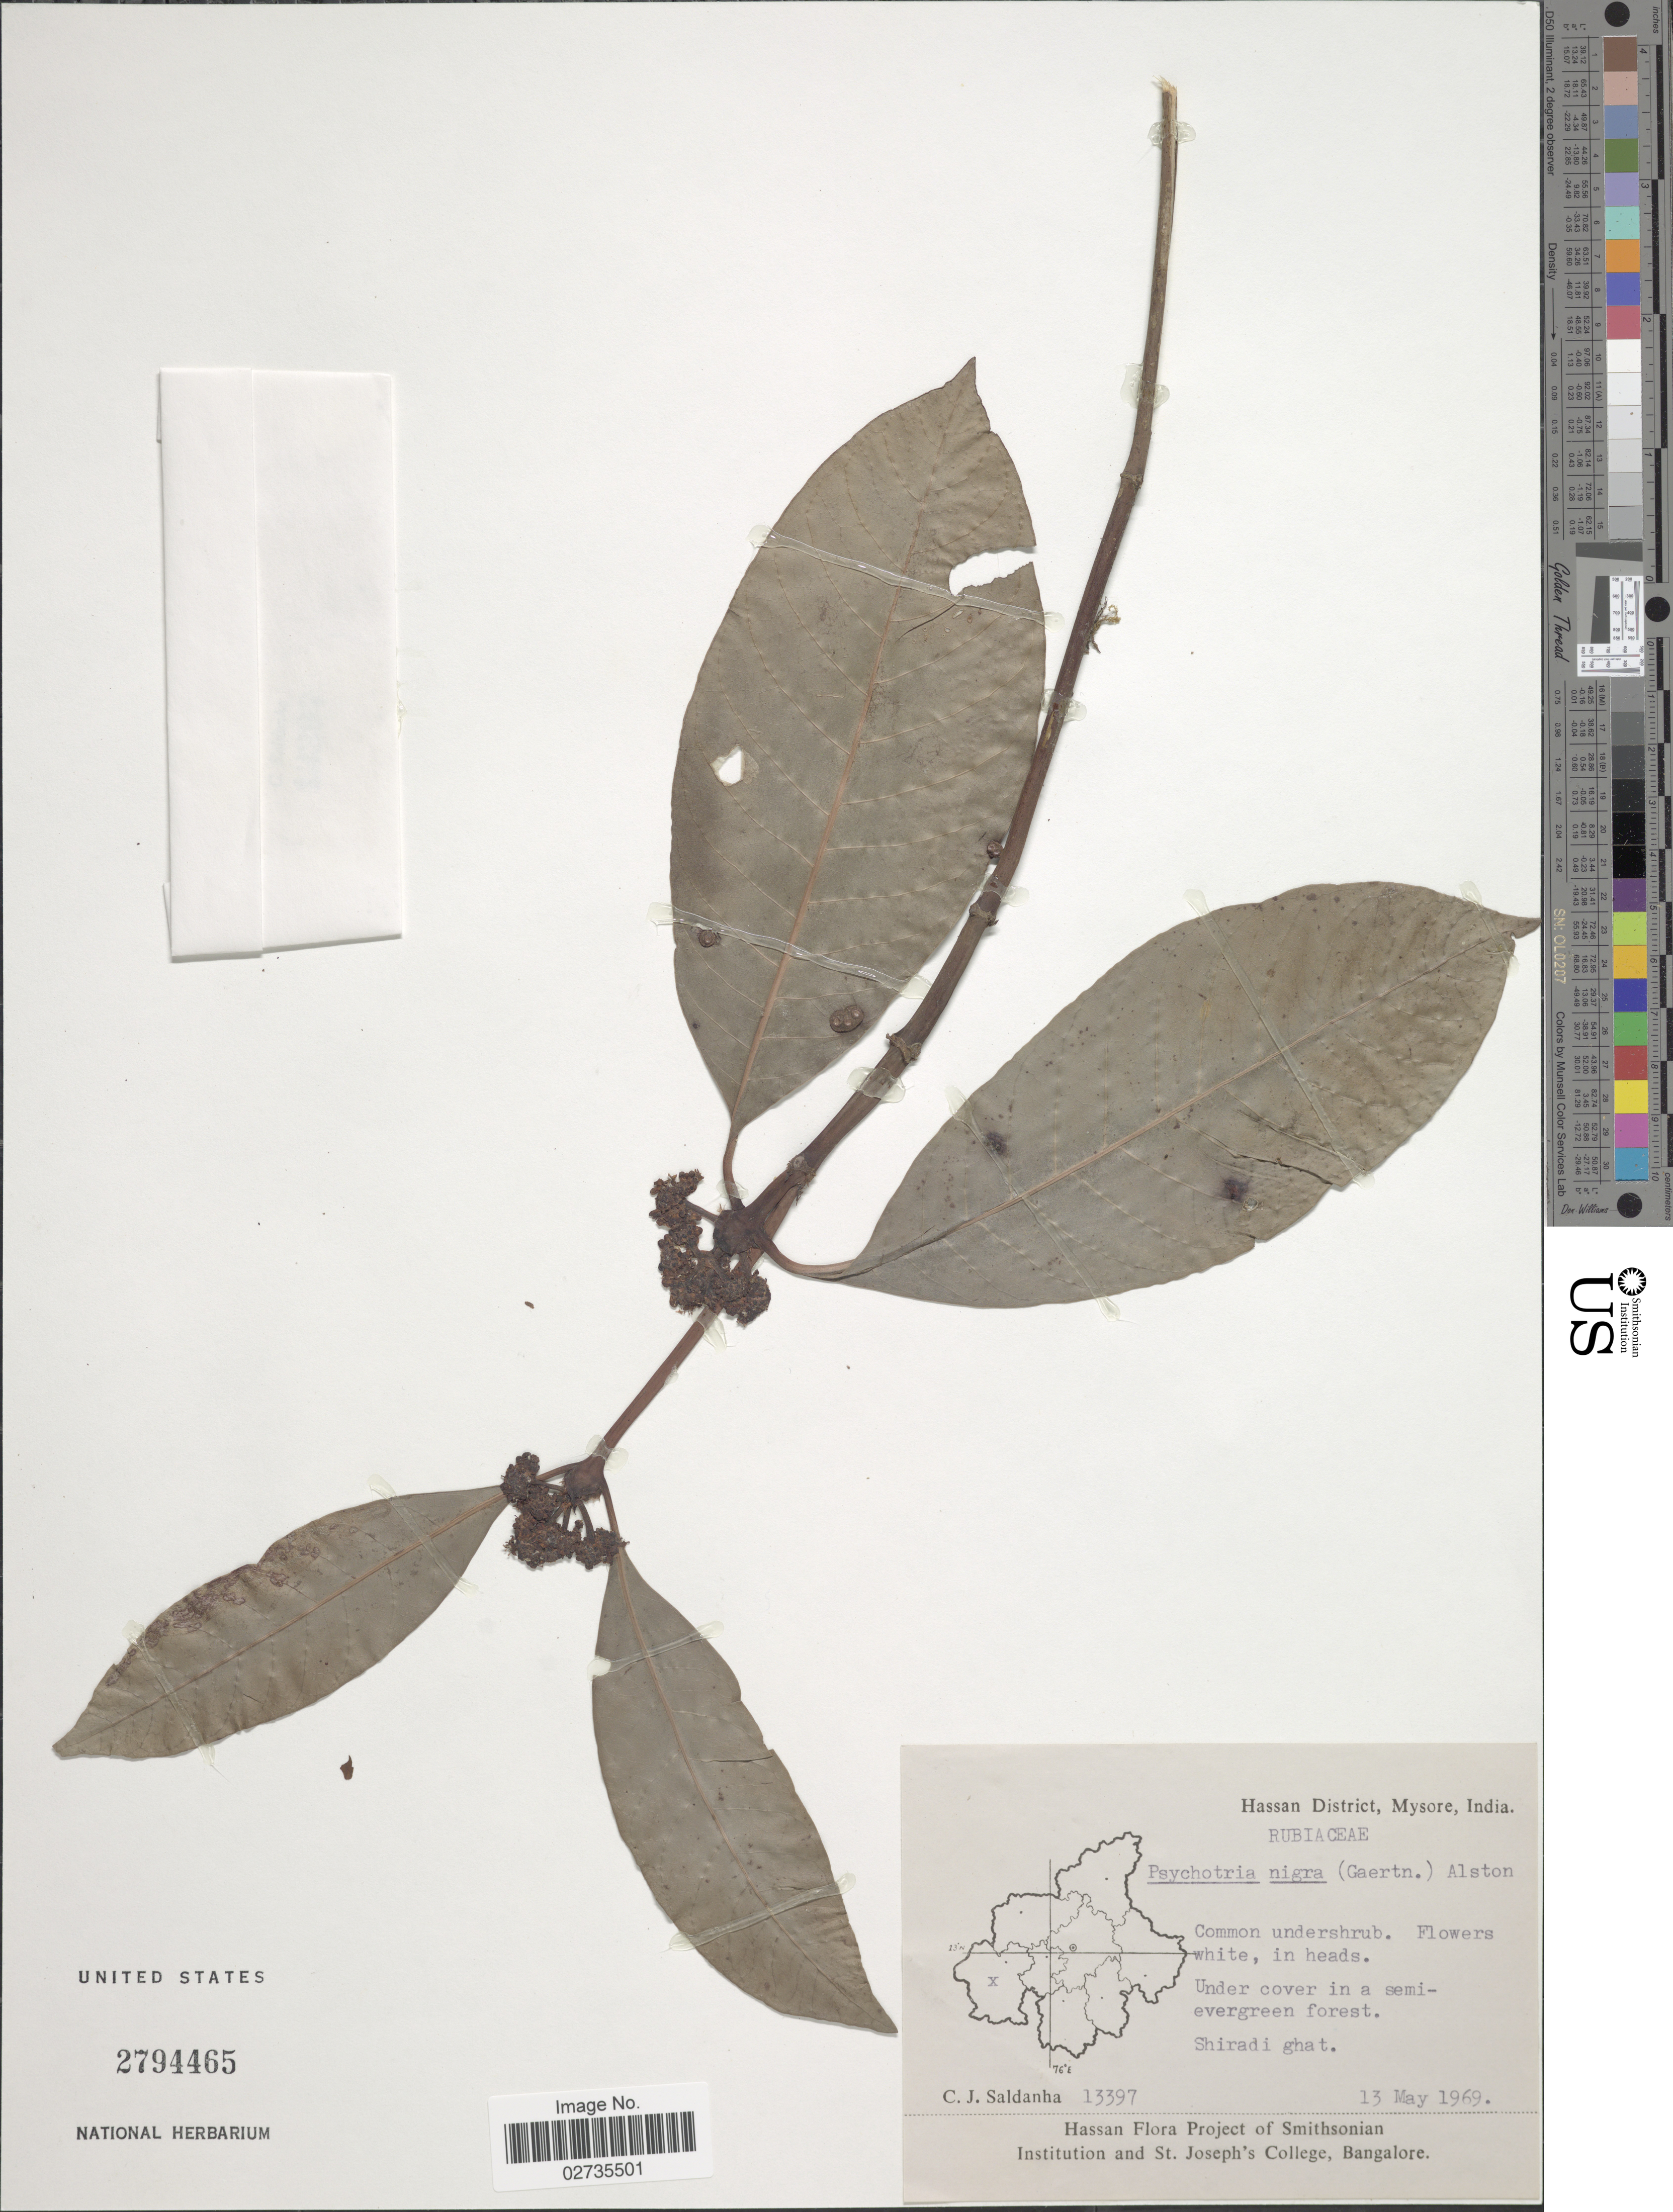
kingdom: Plantae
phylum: Tracheophyta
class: Magnoliopsida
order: Gentianales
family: Rubiaceae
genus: Psychotria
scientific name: Psychotria nigra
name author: (Gaertn.) Alston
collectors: C. J. Saldanha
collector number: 13397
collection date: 1969-05-13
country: India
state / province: Karnataka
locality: Hassan District, Mysore. Shiradi ghat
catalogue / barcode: US 2794465